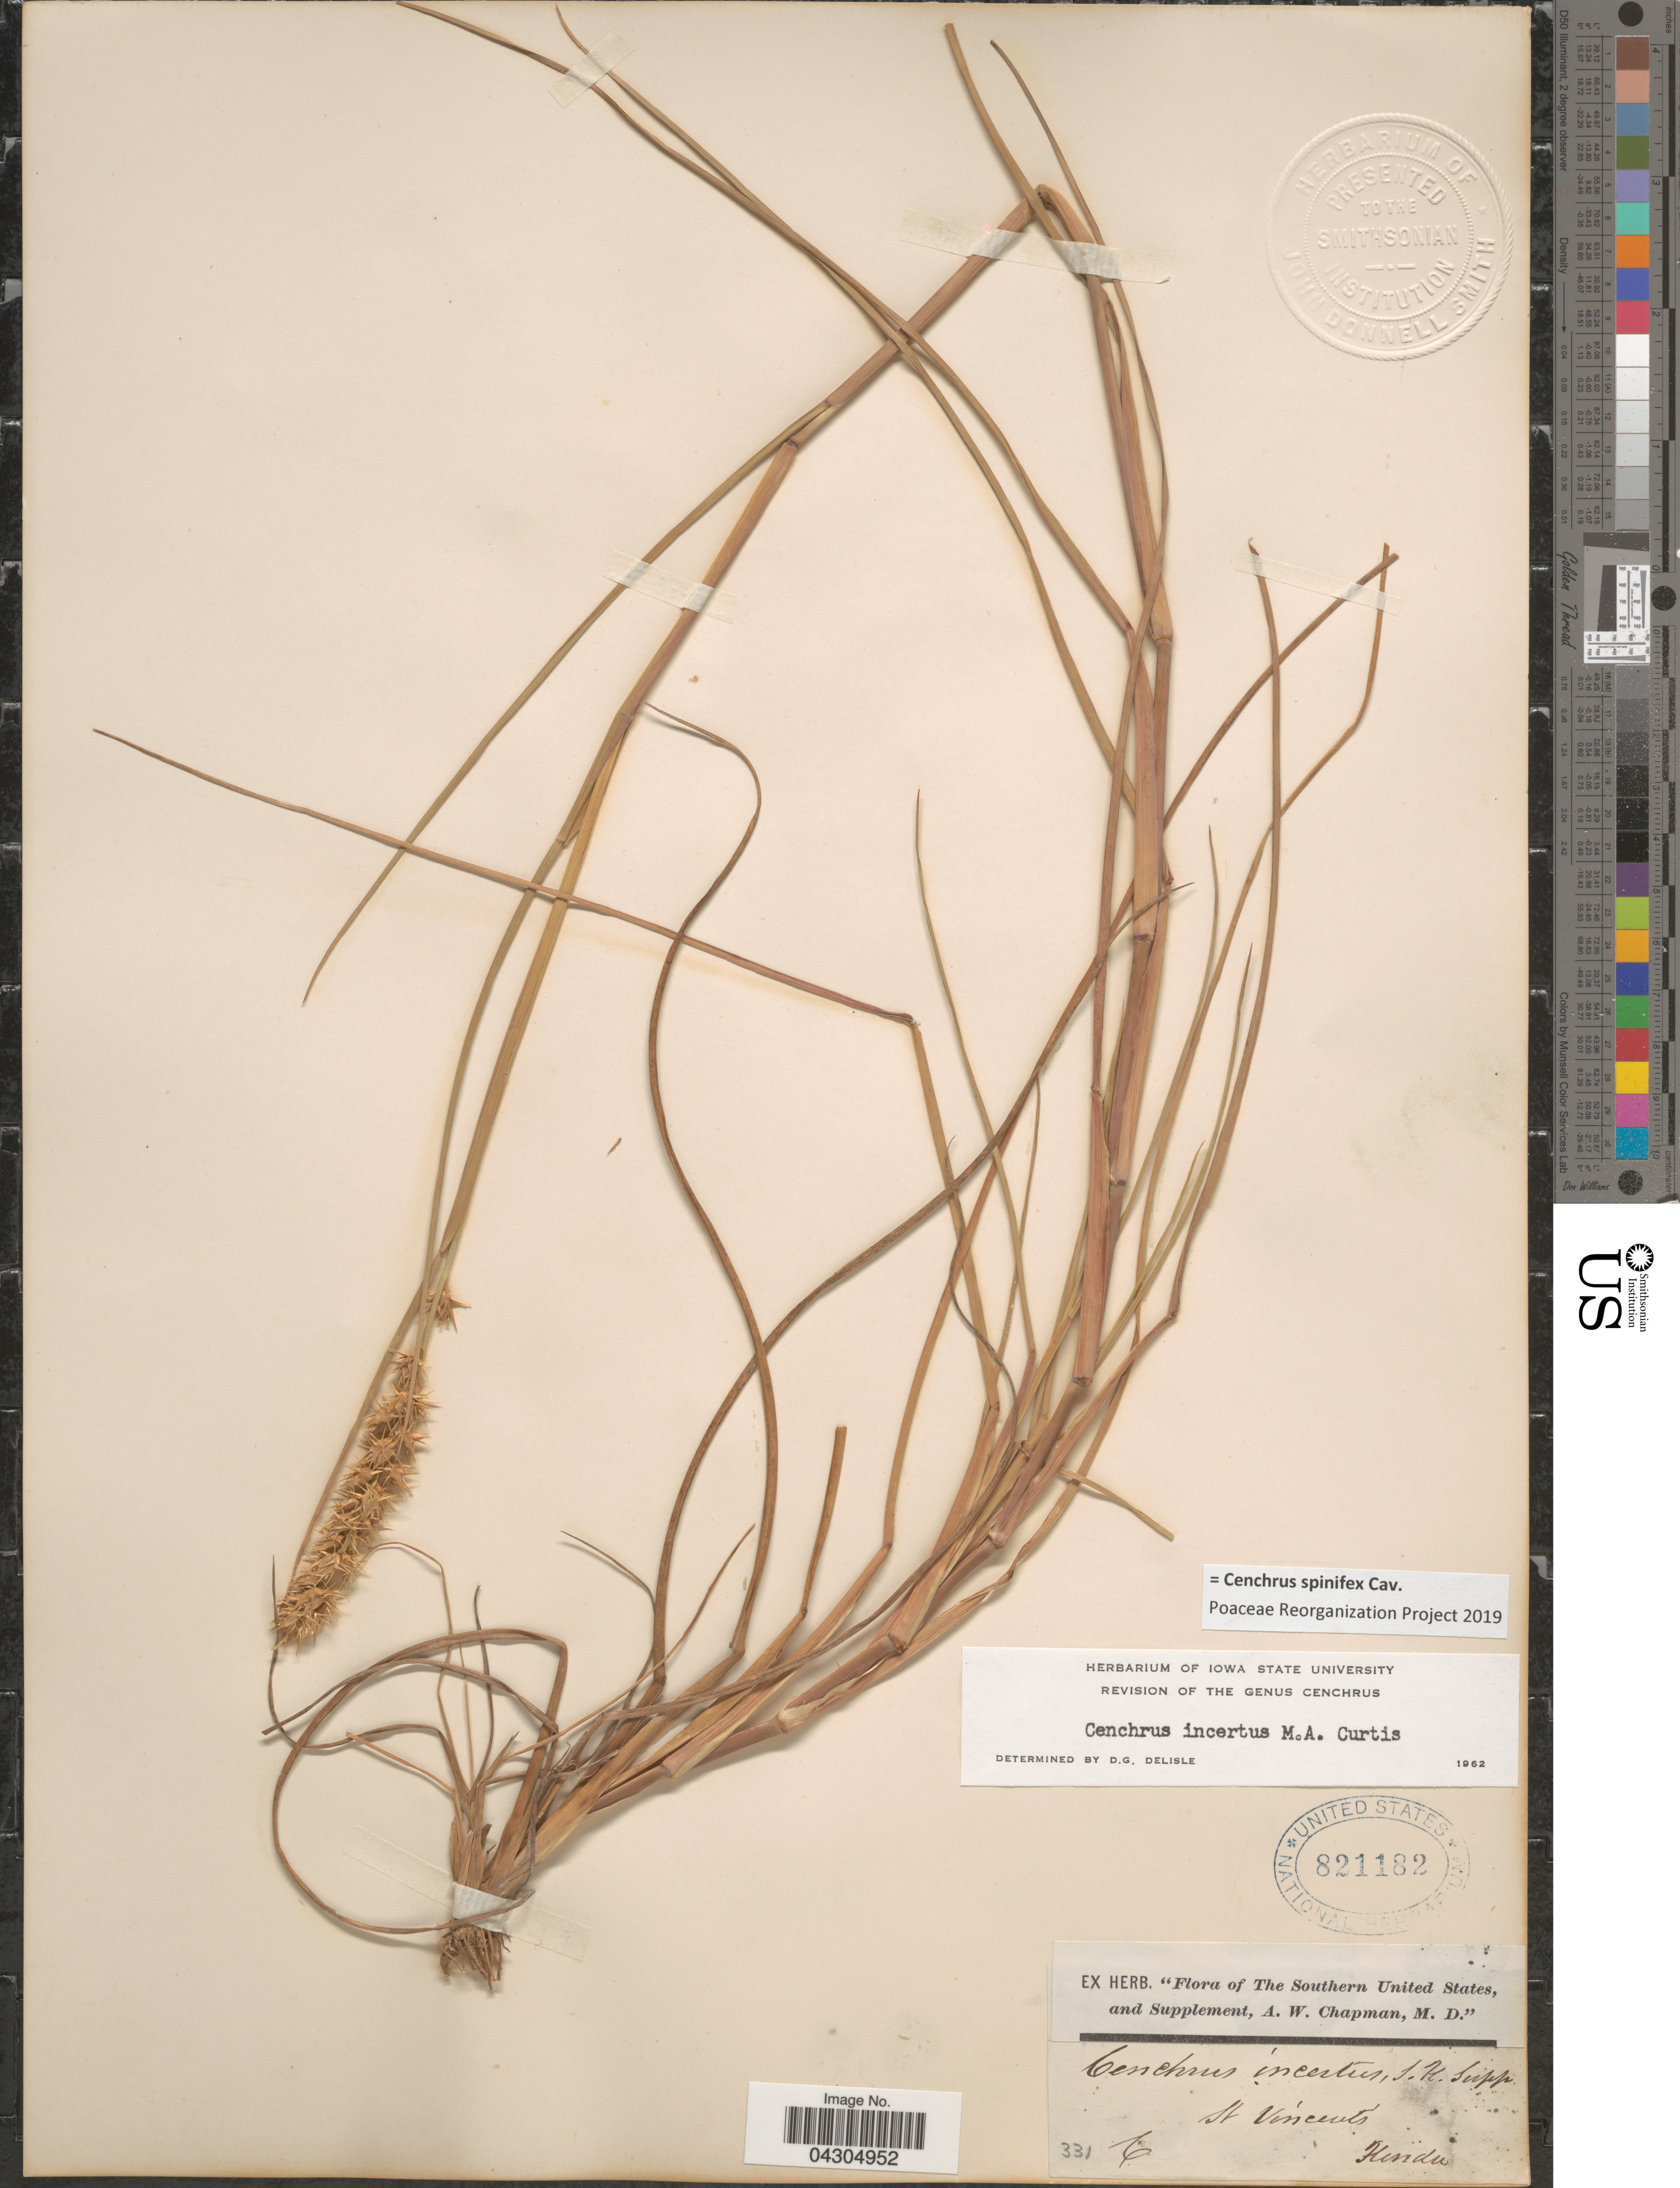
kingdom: Plantae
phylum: Tracheophyta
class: Liliopsida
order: Poales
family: Poaceae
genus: Cenchrus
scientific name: Cenchrus spinifex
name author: Cav.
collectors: A. W. Chapman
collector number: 331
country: United States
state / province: Florida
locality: The Southern United States. St Vincent's.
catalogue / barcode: US 821182